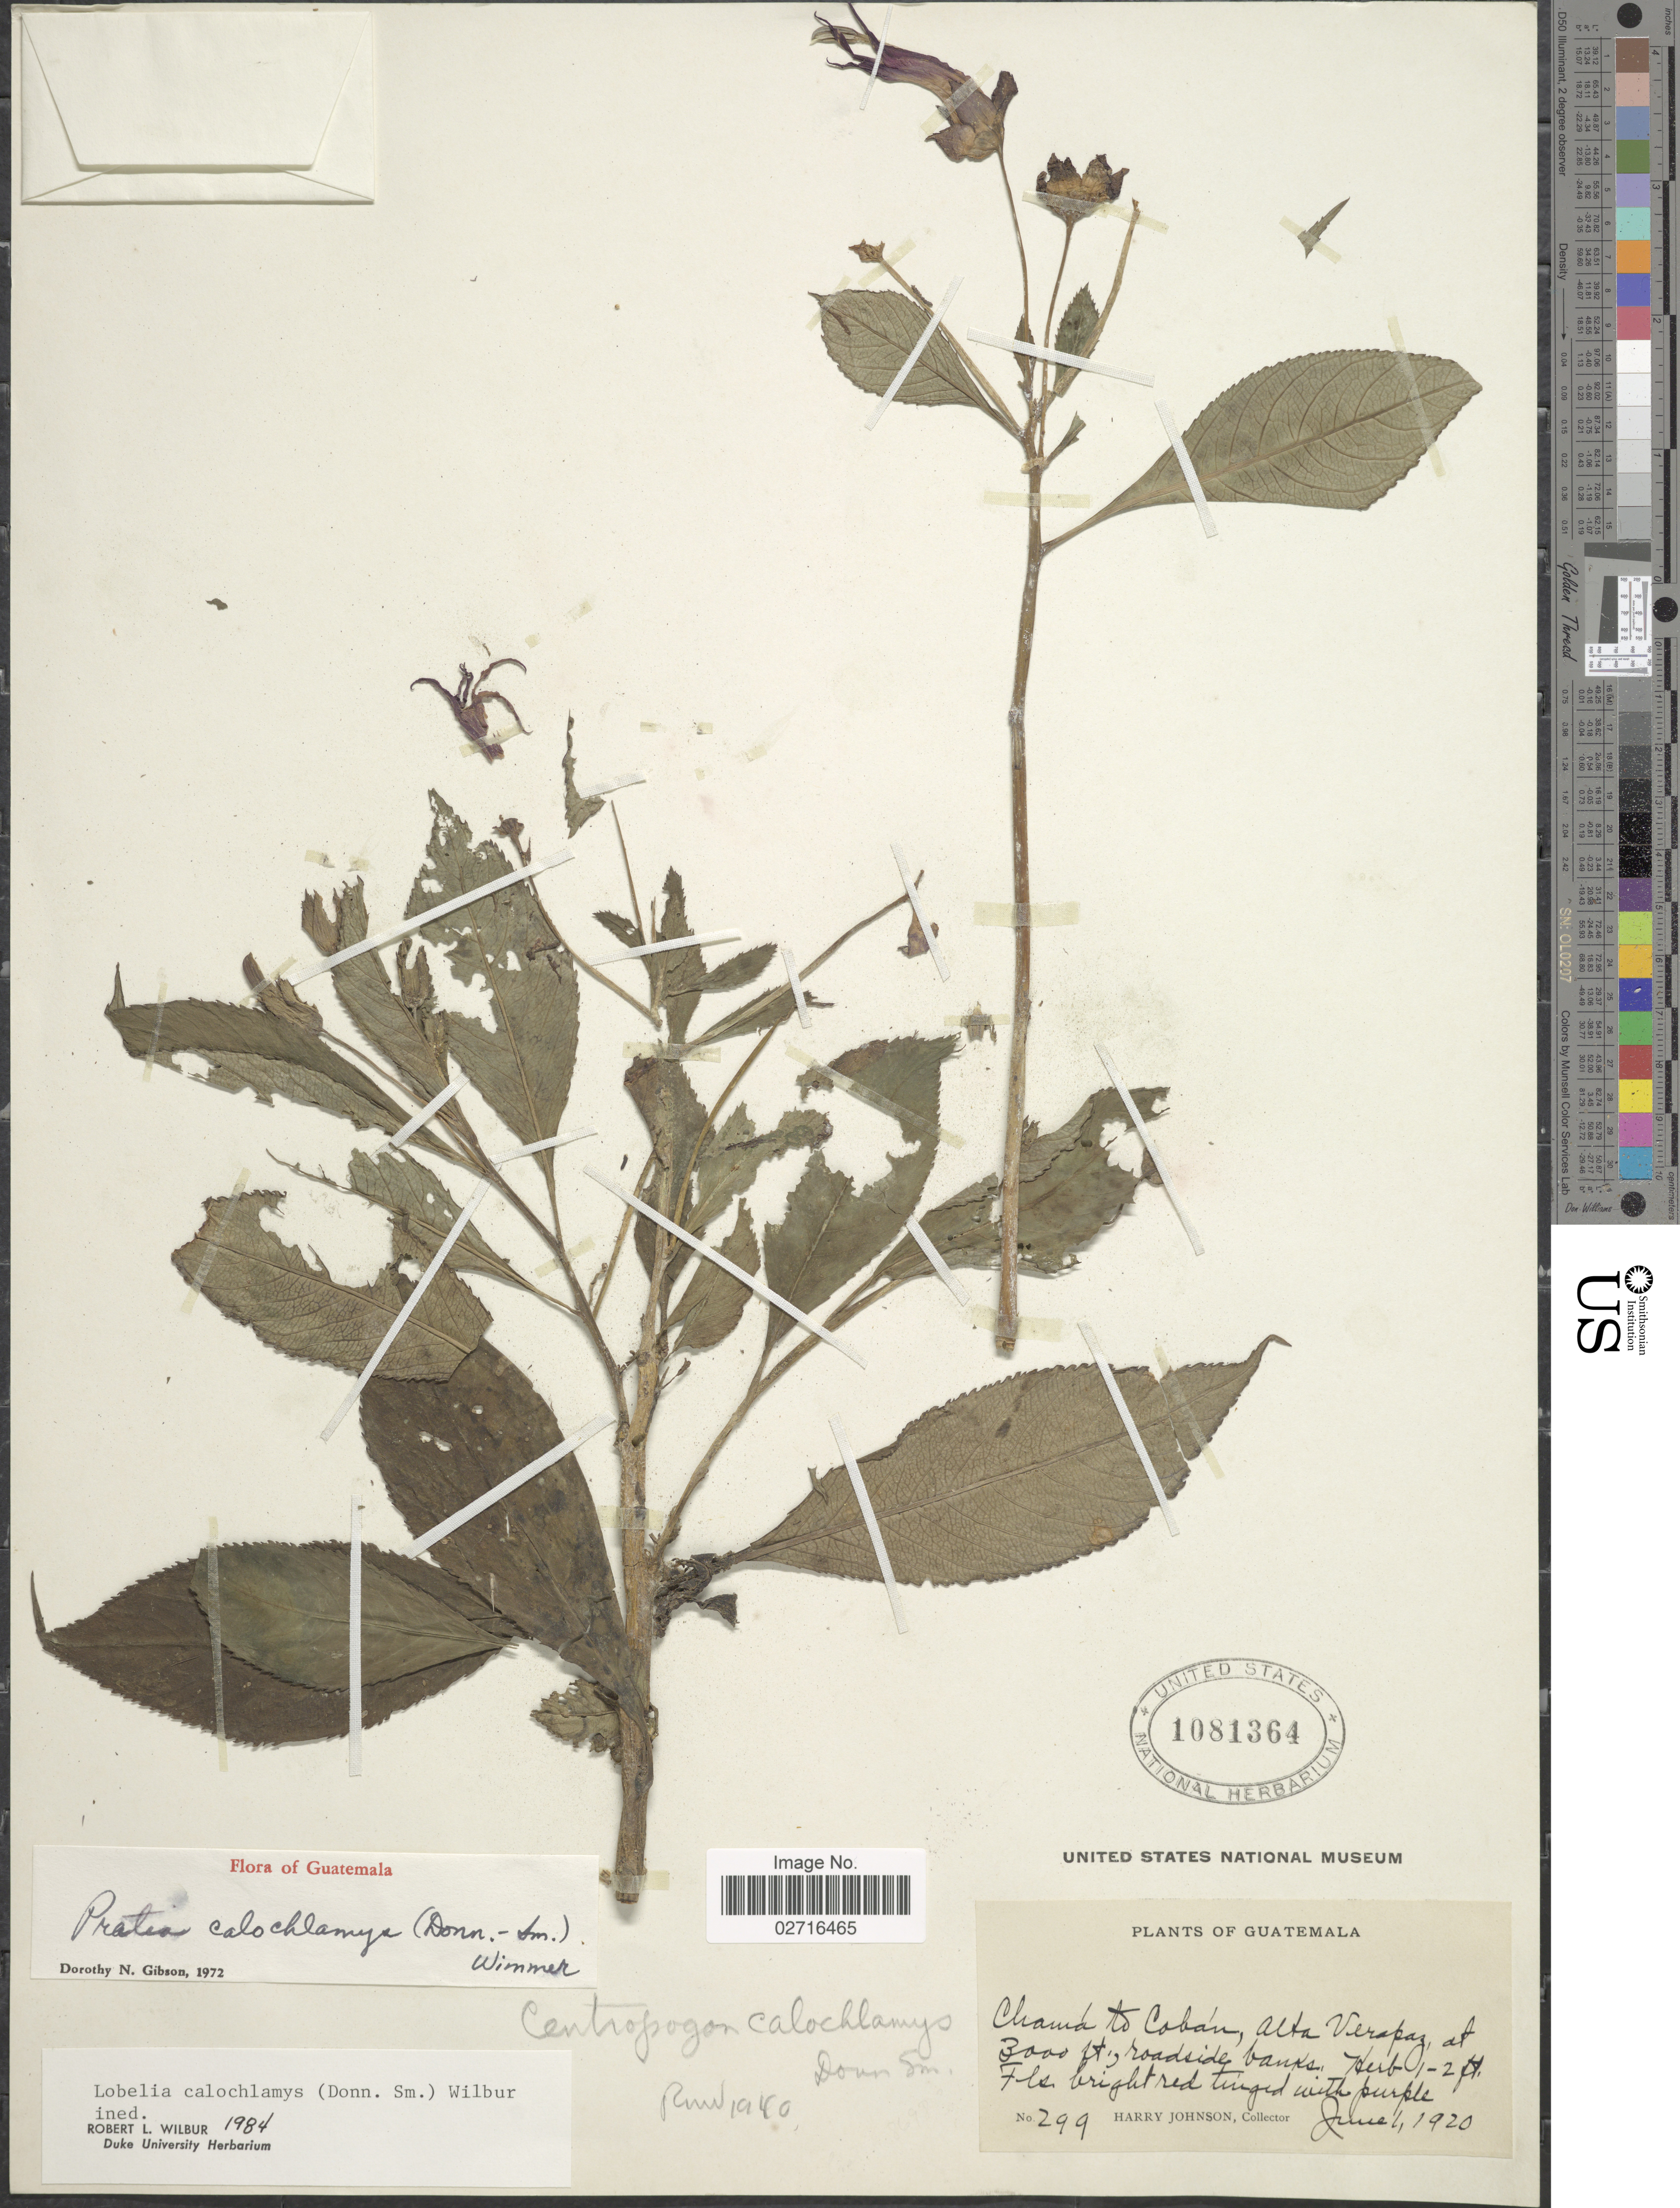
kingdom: Plantae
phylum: Tracheophyta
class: Magnoliopsida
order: Asterales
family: Campanulaceae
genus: Pratia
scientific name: Pratia calochlamys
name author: (Donn. Sm.) E. Wimm.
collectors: H. Johnson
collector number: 299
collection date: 1920-06-01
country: Guatemala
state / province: Alta Verapaz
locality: Chamá to Cobán; roadside banks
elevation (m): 914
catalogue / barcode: US 1081364